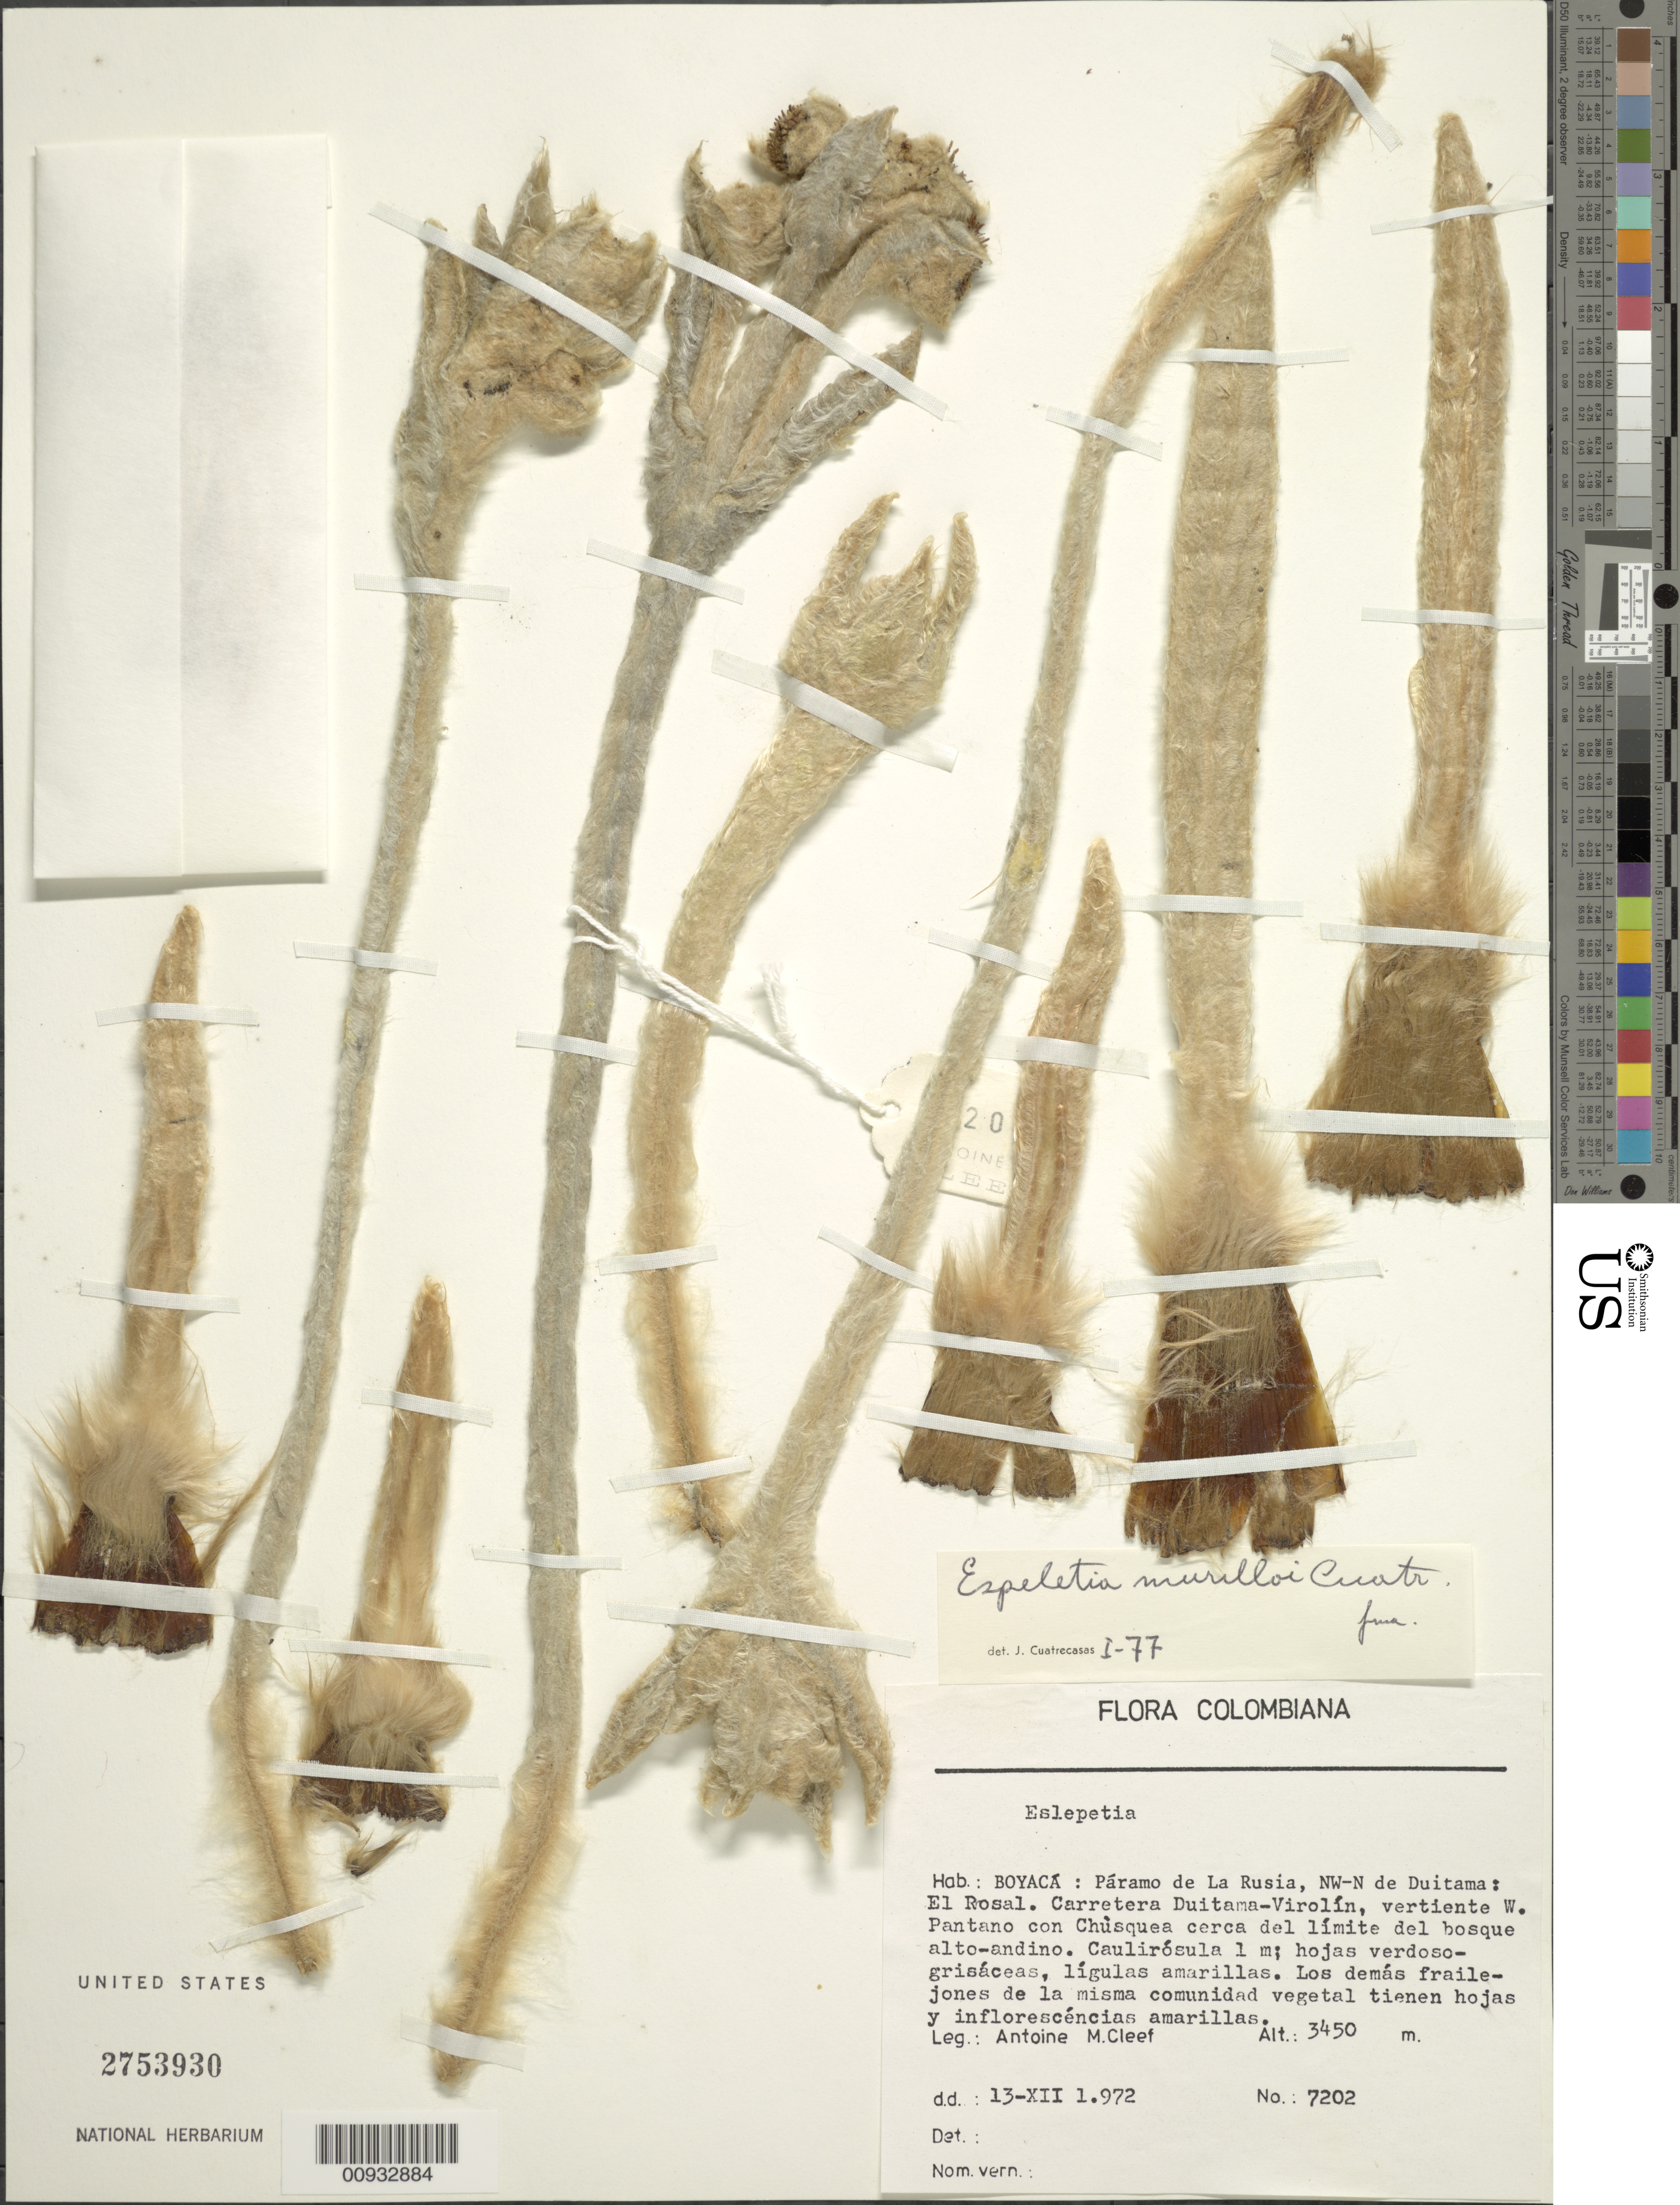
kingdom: Plantae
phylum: Tracheophyta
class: Magnoliopsida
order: Asterales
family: Asteraceae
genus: Espeletia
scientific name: Espeletia murilloi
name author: Cuatrec.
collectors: A. M. Cleef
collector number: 7202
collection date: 1972-12-13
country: Colombia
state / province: Boyacá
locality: Paramo de La Rusia, NW-N de Duitama, El Rosal, Carretera Duitama-Virolin, vertiente W. Pantano con Chusquea cerca del limite del bosque alto-andino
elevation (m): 3450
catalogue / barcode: US 2753930